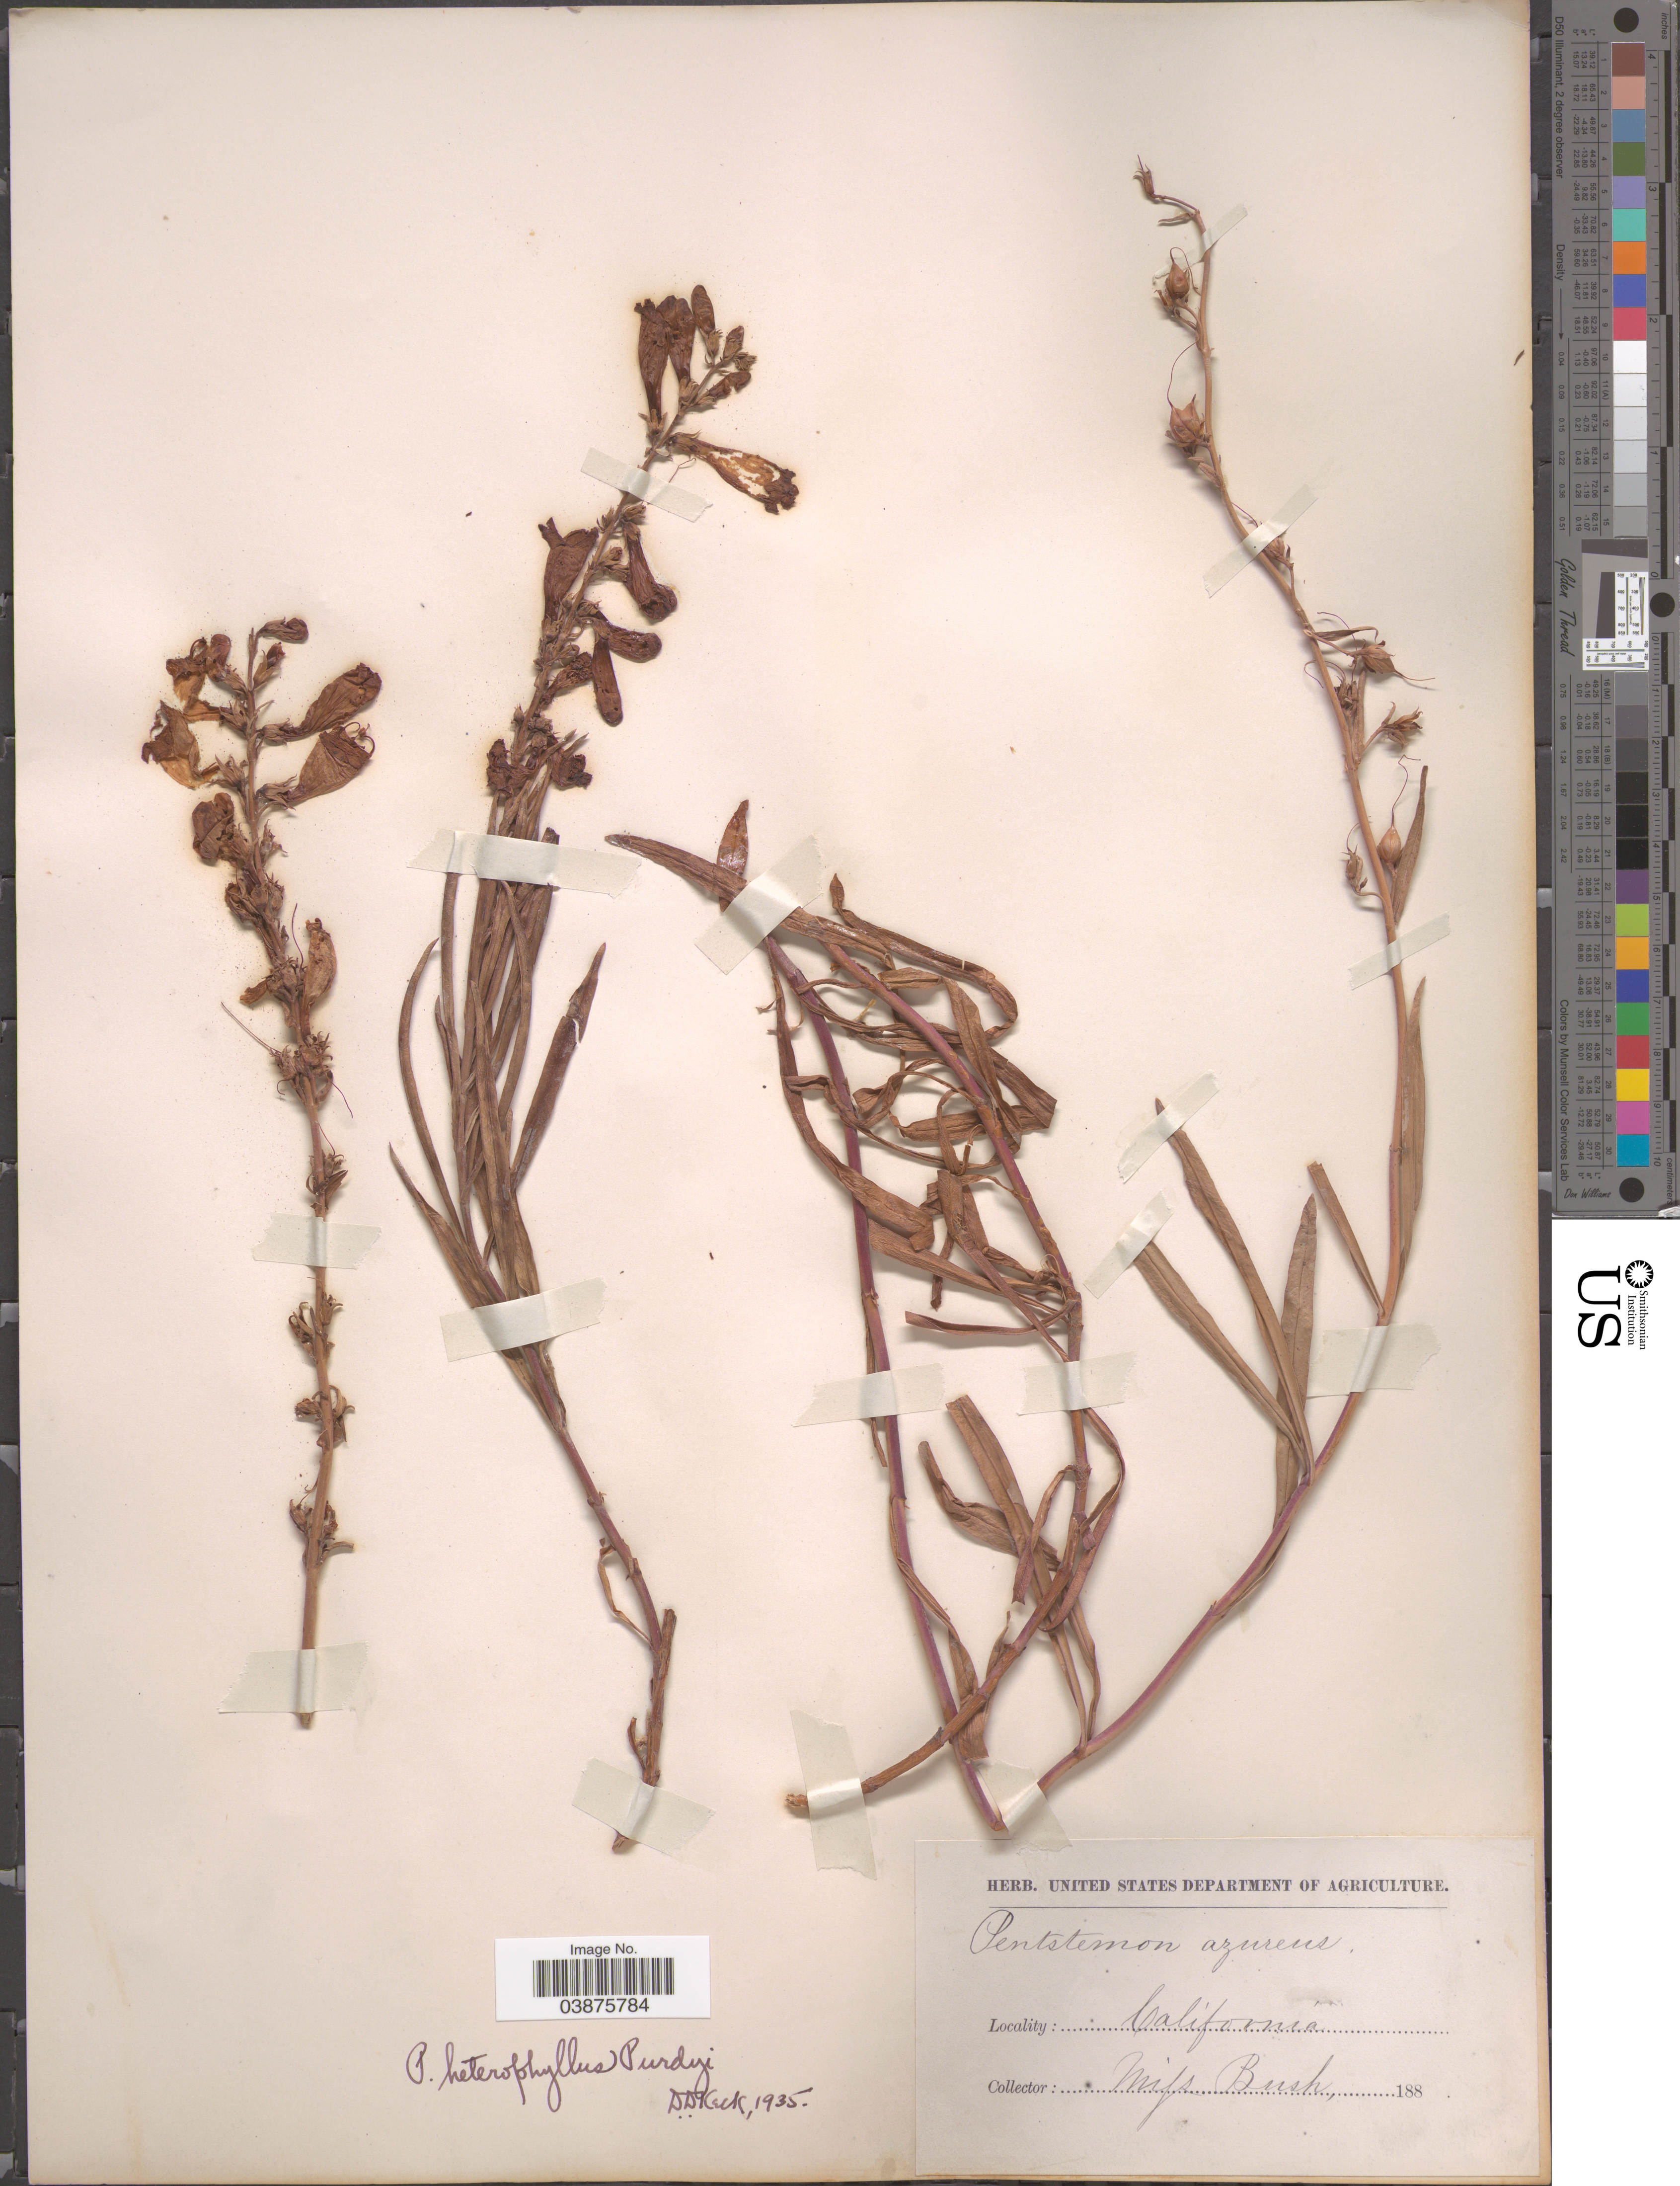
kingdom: Plantae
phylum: Tracheophyta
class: Magnoliopsida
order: Lamiales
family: Plantaginaceae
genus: Penstemon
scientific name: Penstemon heterophyllus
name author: Lindl.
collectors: Bush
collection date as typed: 188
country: United States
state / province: California